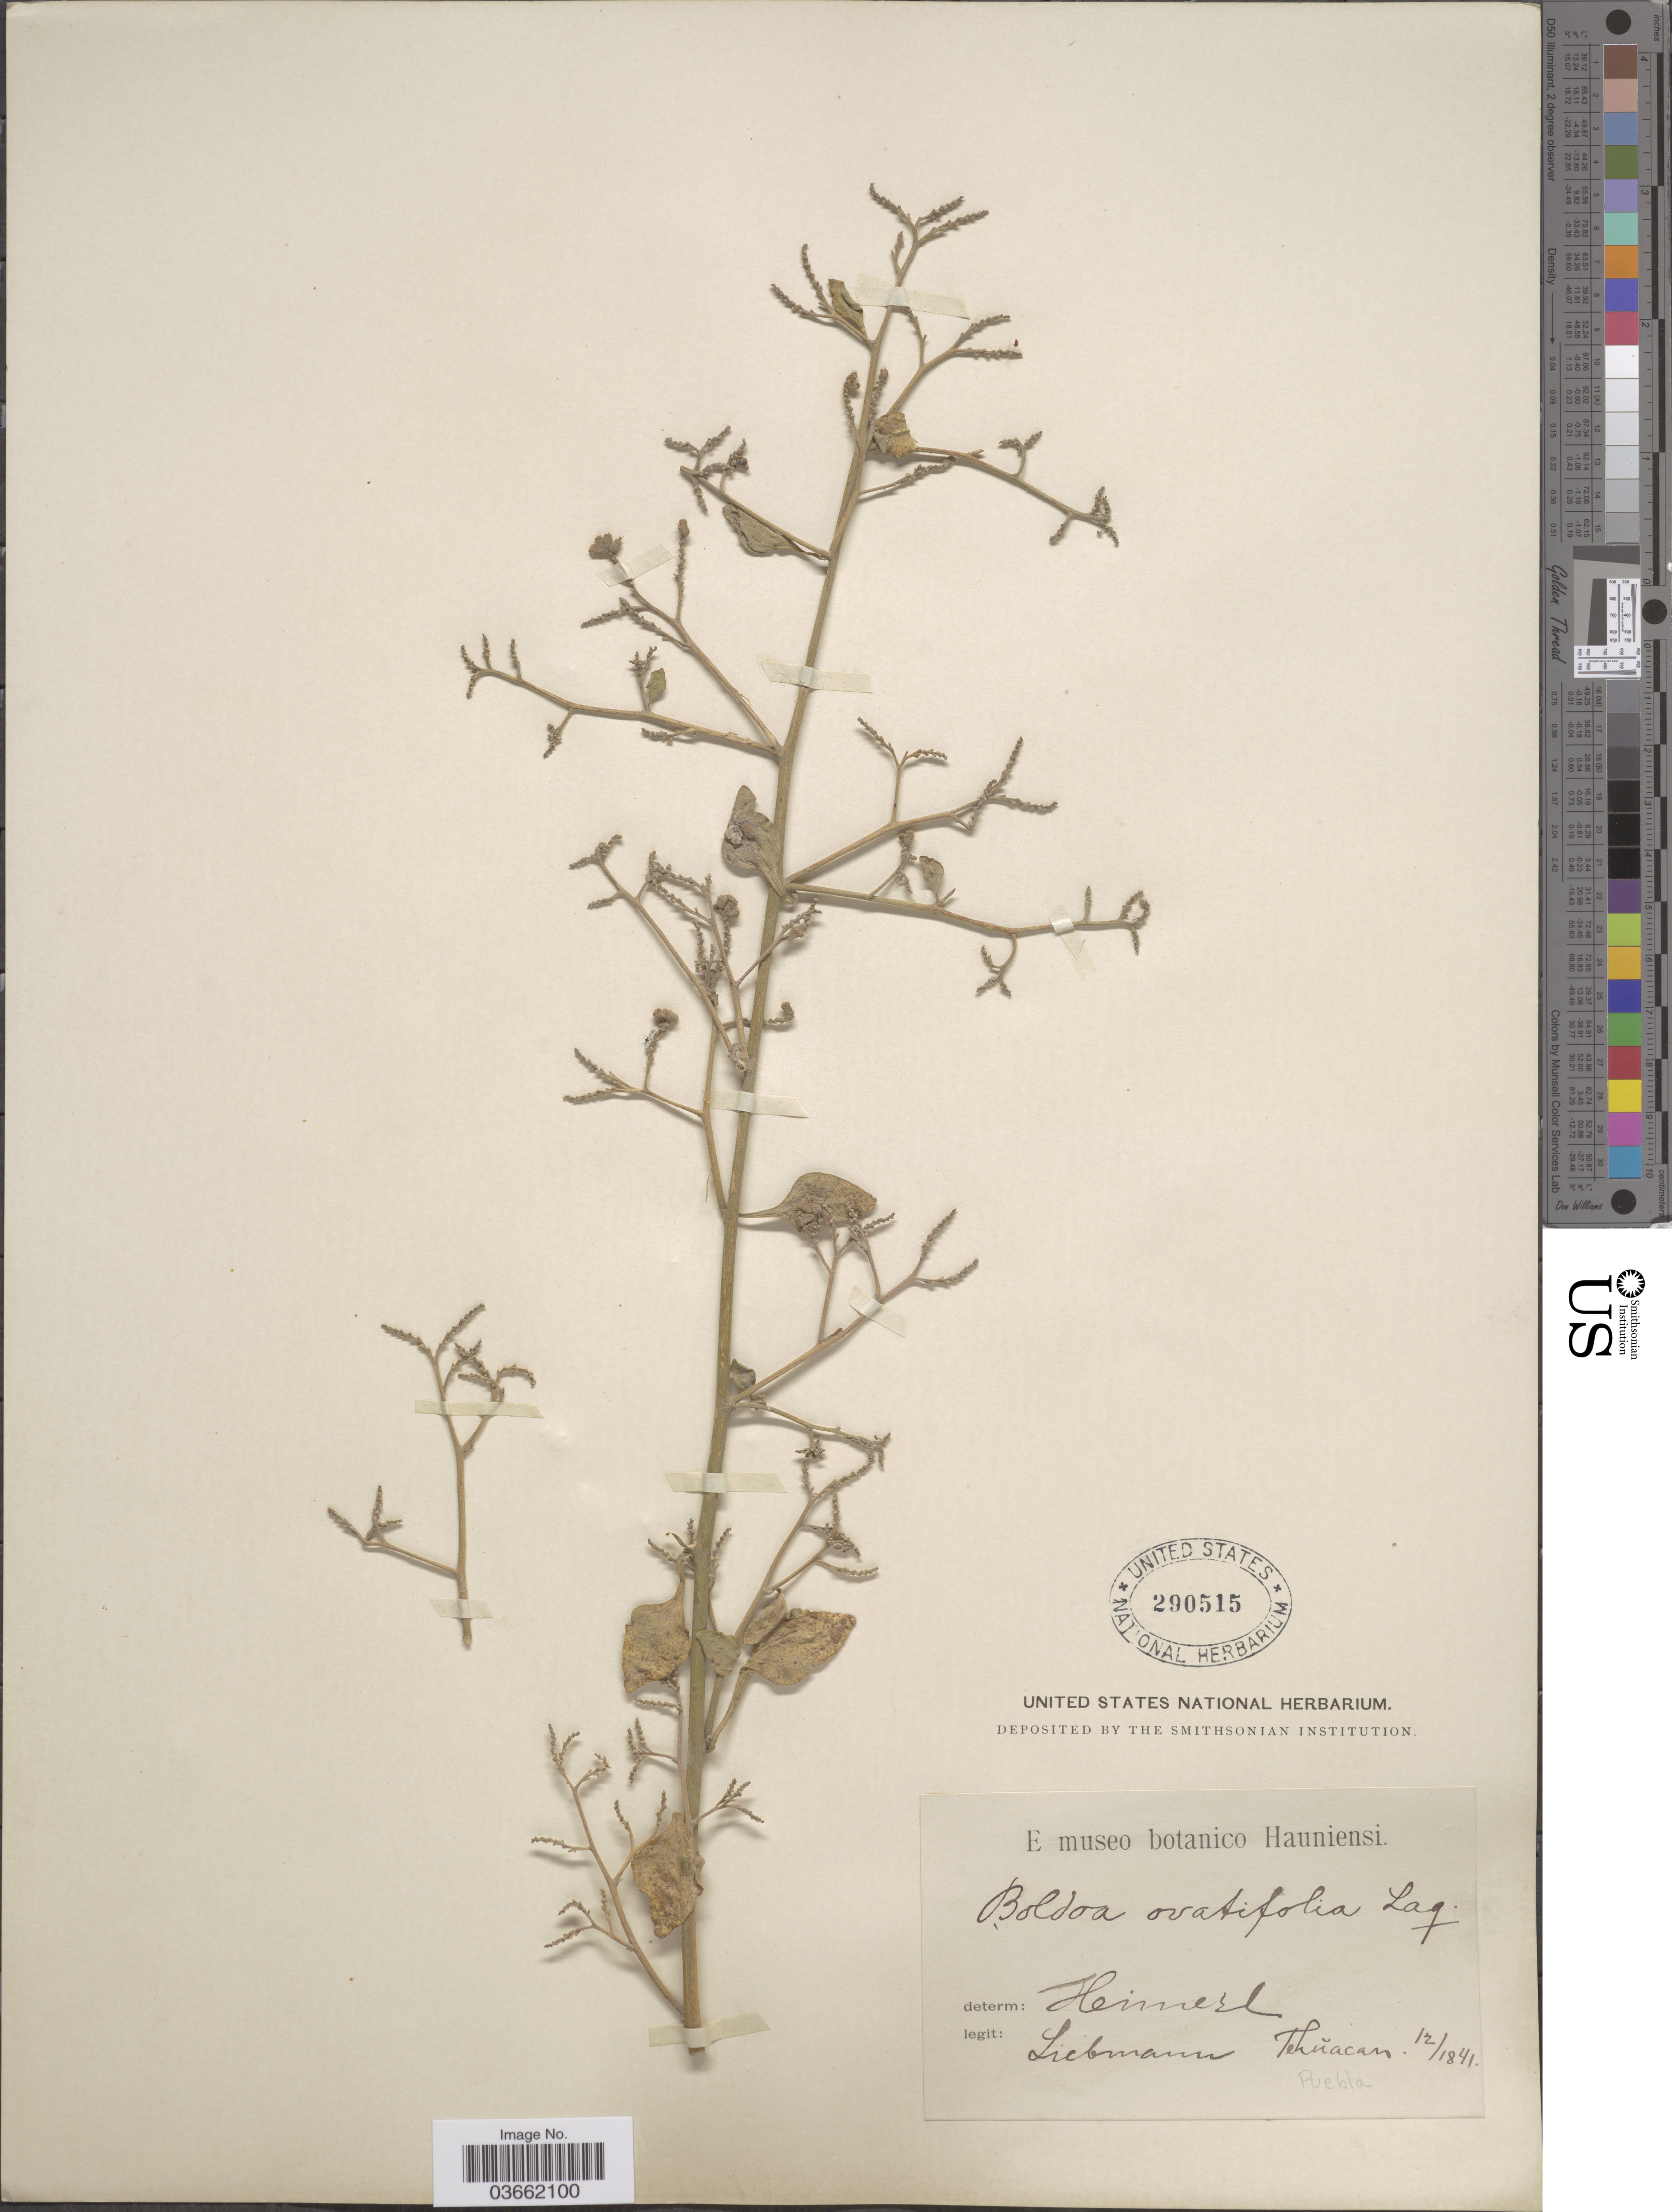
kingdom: Plantae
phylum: Tracheophyta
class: Magnoliopsida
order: Caryophyllales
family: Nyctaginaceae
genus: Salpianthus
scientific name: Salpianthus purpurascens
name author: (Cav. ex Lag.) Hook. & Arn.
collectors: Liebmann, --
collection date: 1841-12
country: Mexico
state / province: Puebla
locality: Tehúacan.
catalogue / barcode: US 290515